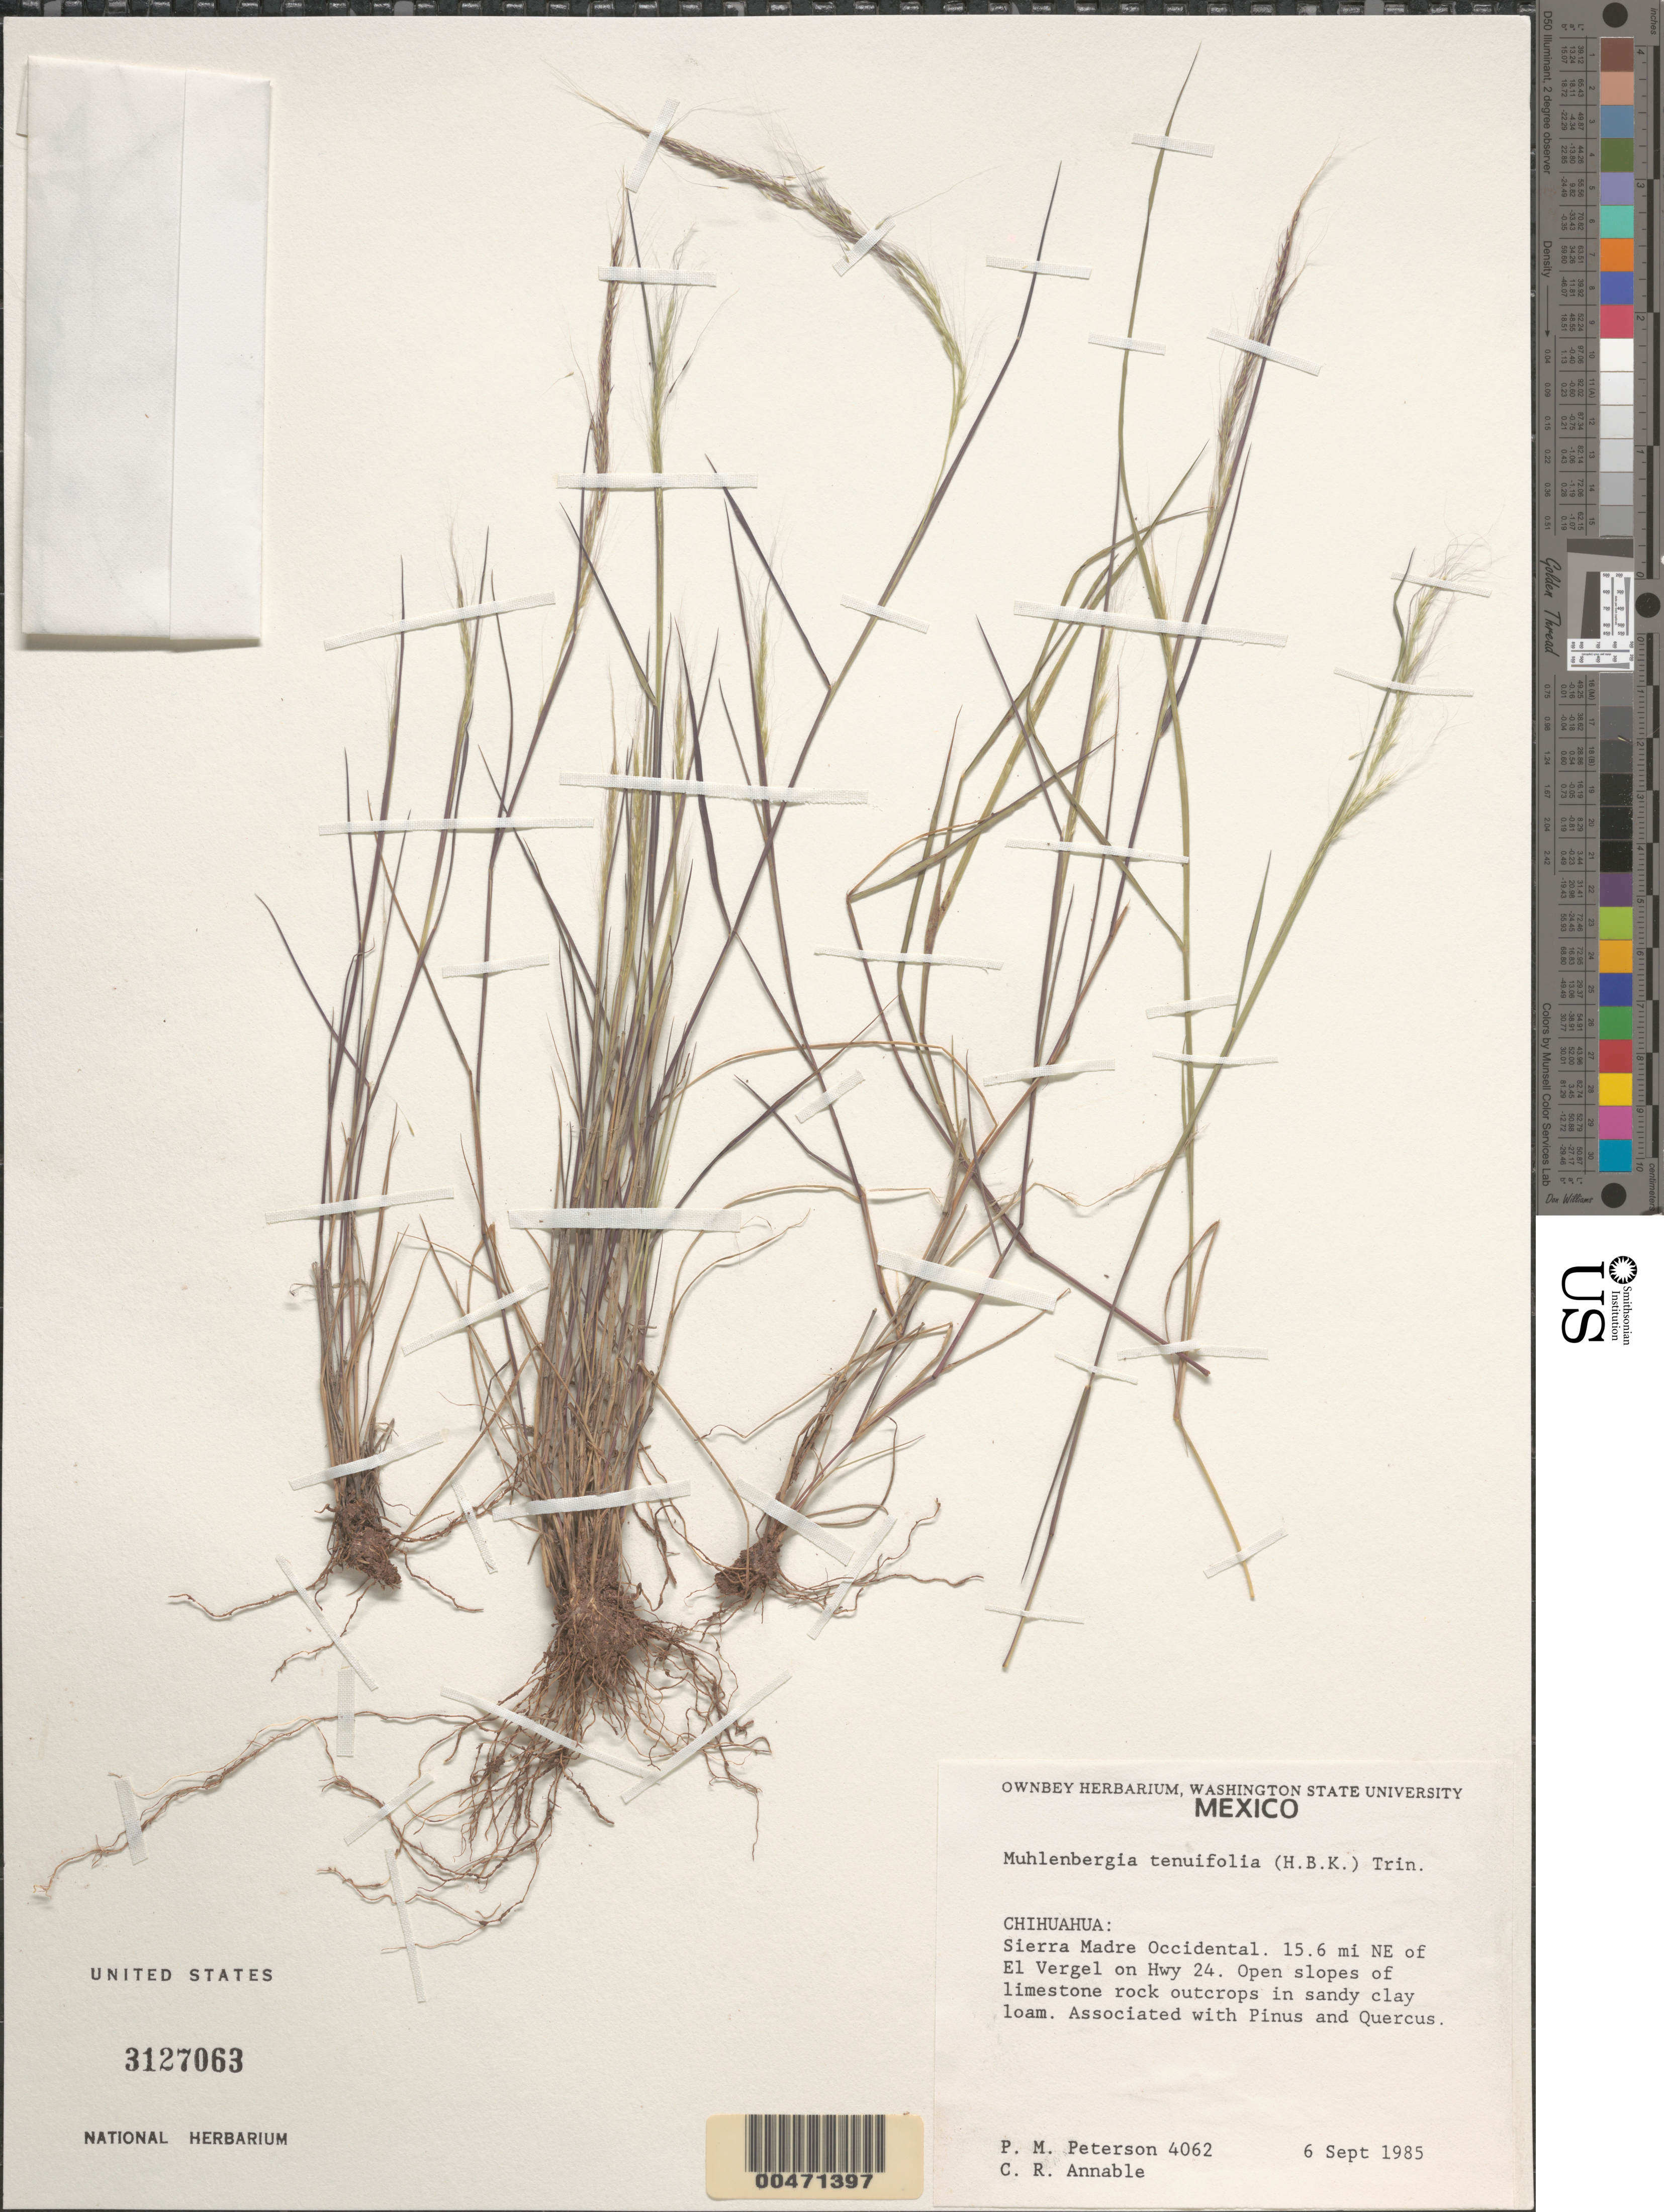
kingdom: Plantae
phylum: Tracheophyta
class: Liliopsida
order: Poales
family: Poaceae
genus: Muhlenbergia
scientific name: Muhlenbergia tenuifolia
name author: (Kunth) Kunth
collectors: P. M. Peterson & C. R. Annable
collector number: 04062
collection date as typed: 06 Sep 1985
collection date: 1985-09-06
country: Mexico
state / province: Chihuahua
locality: Sierra Madre Occidental, 15.6 miles NE of El Vergel on Hwy 24.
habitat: Open slopes of limestone rock outcrops, in sandy clay loam, associated with Pinus and Quercus.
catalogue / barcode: US 3127063